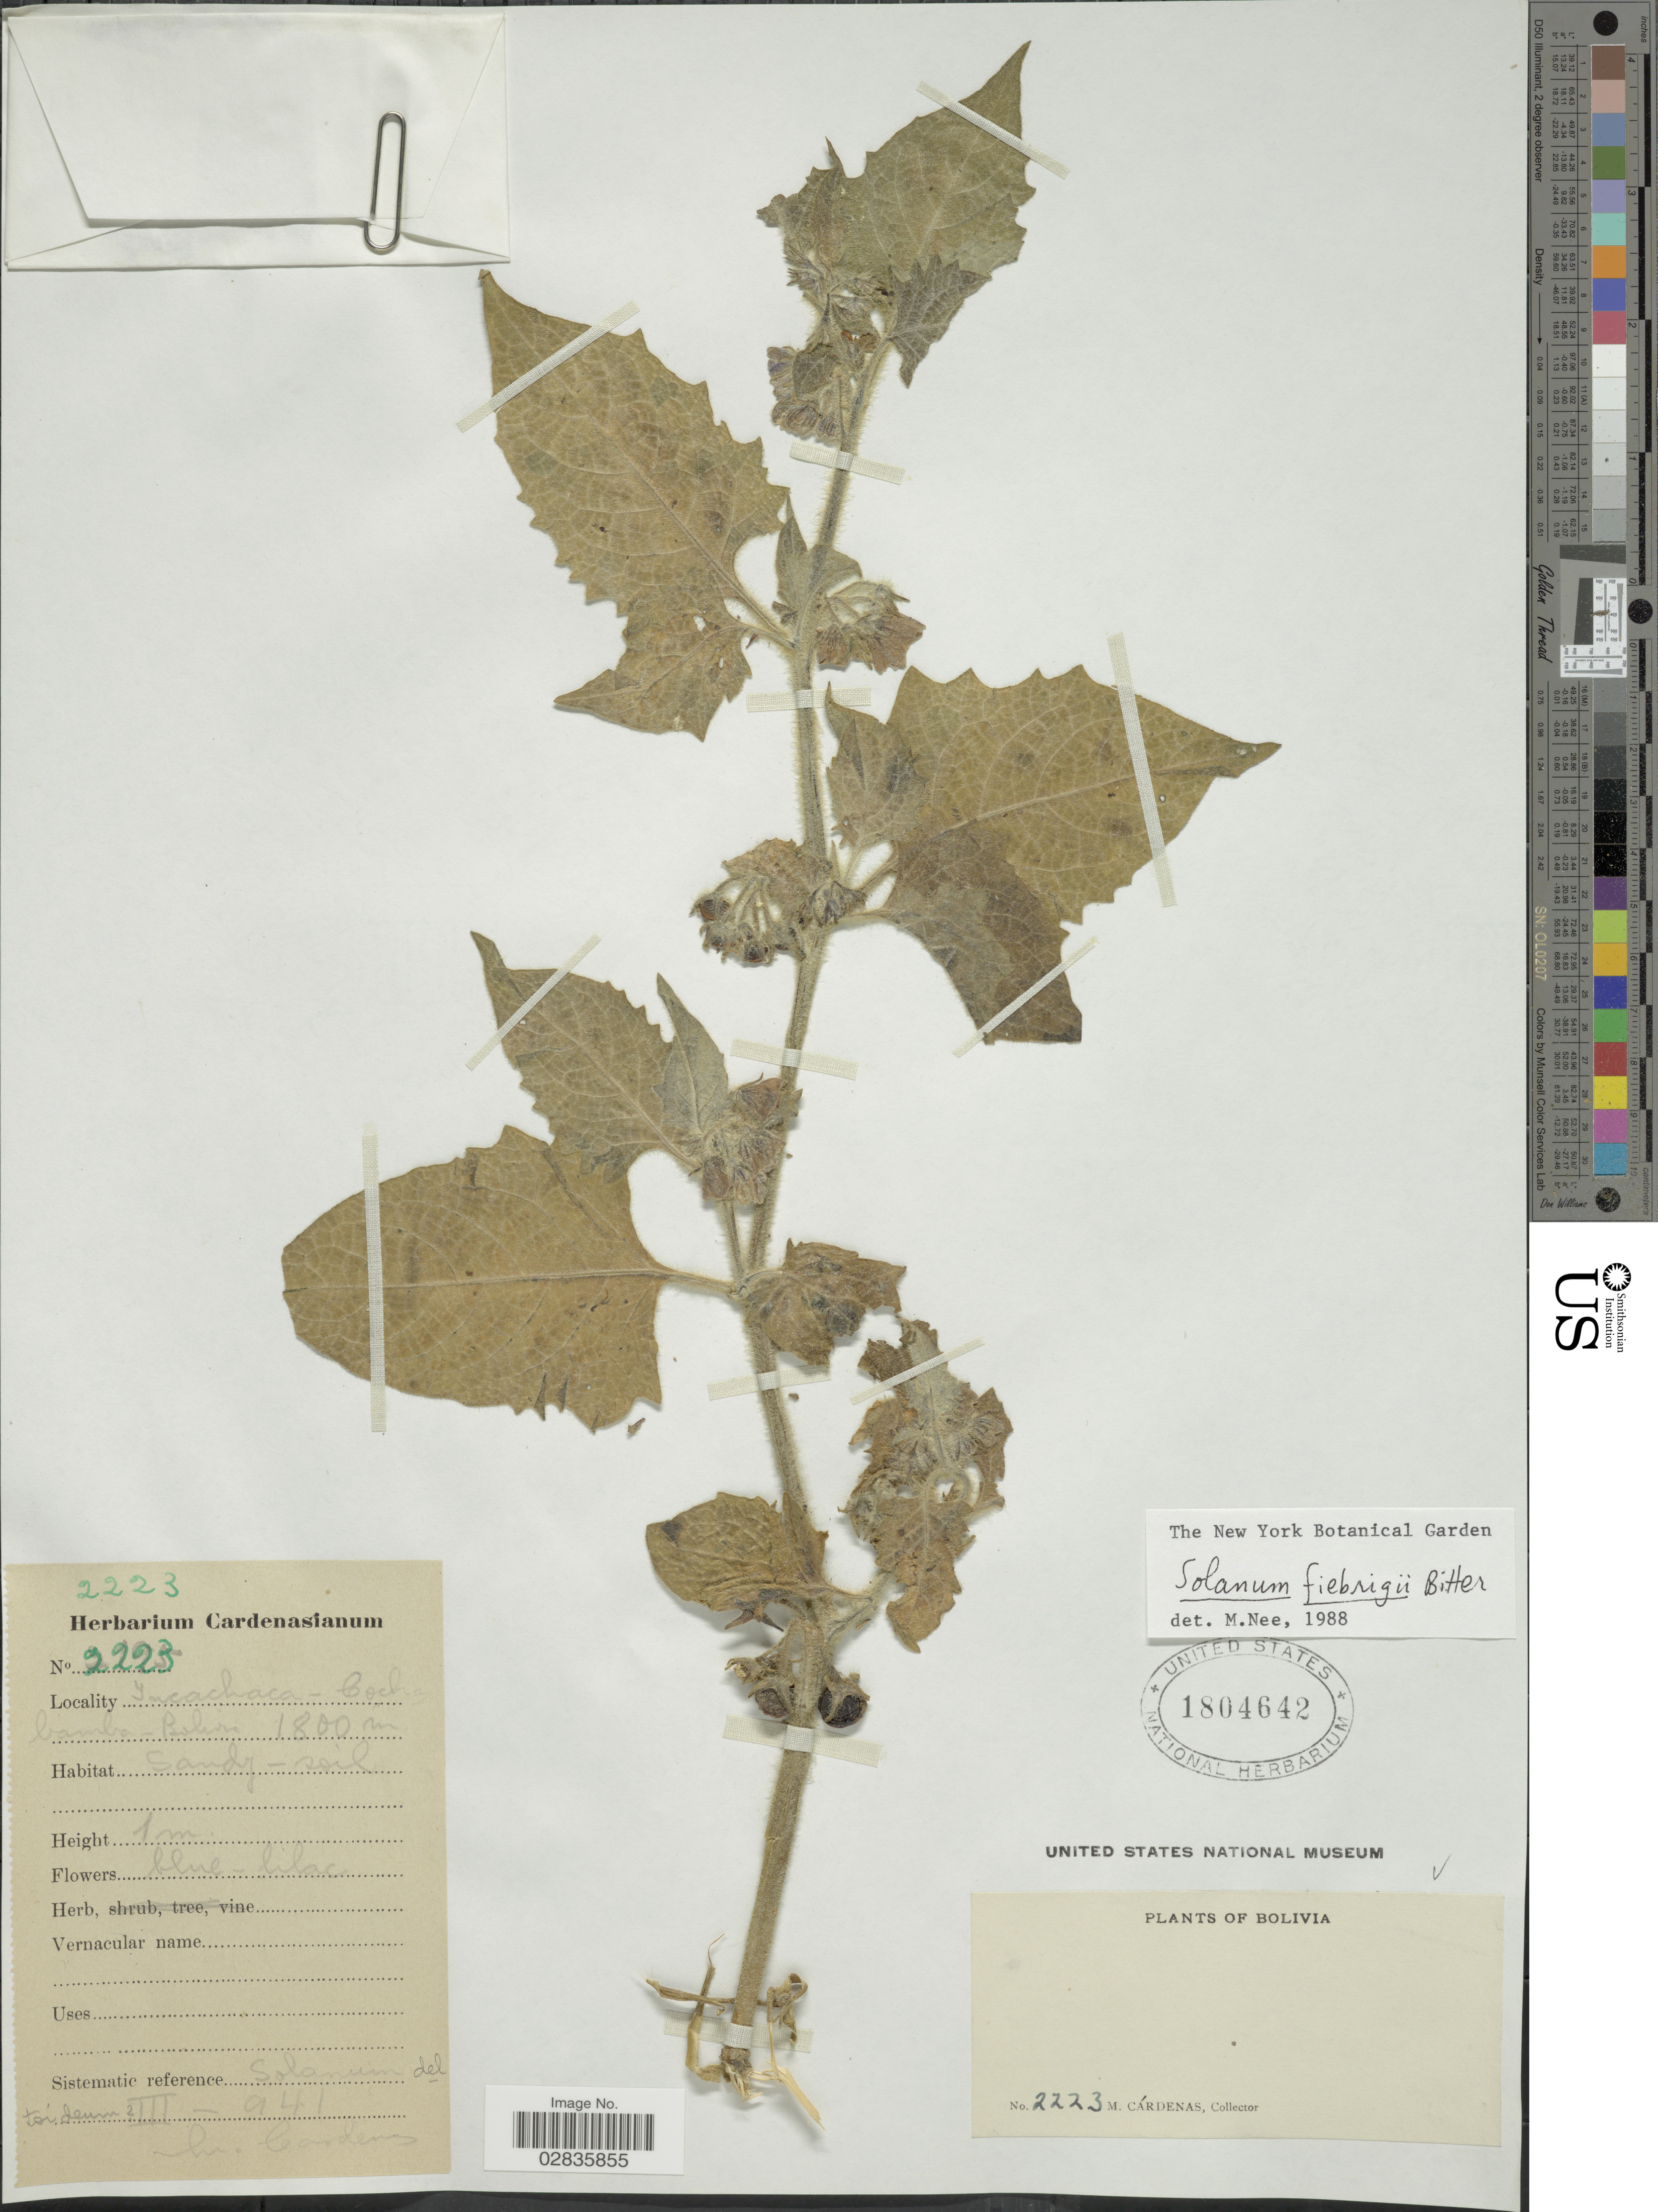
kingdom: Plantae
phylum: Tracheophyta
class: Magnoliopsida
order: Solanales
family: Solanaceae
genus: Solanum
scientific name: Solanum fiebrigii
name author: Bitter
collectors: M. Cárdenas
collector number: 2223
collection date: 1941-03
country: Bolivia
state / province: Cochabamba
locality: Incachaca.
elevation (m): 1800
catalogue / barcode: US 1804642